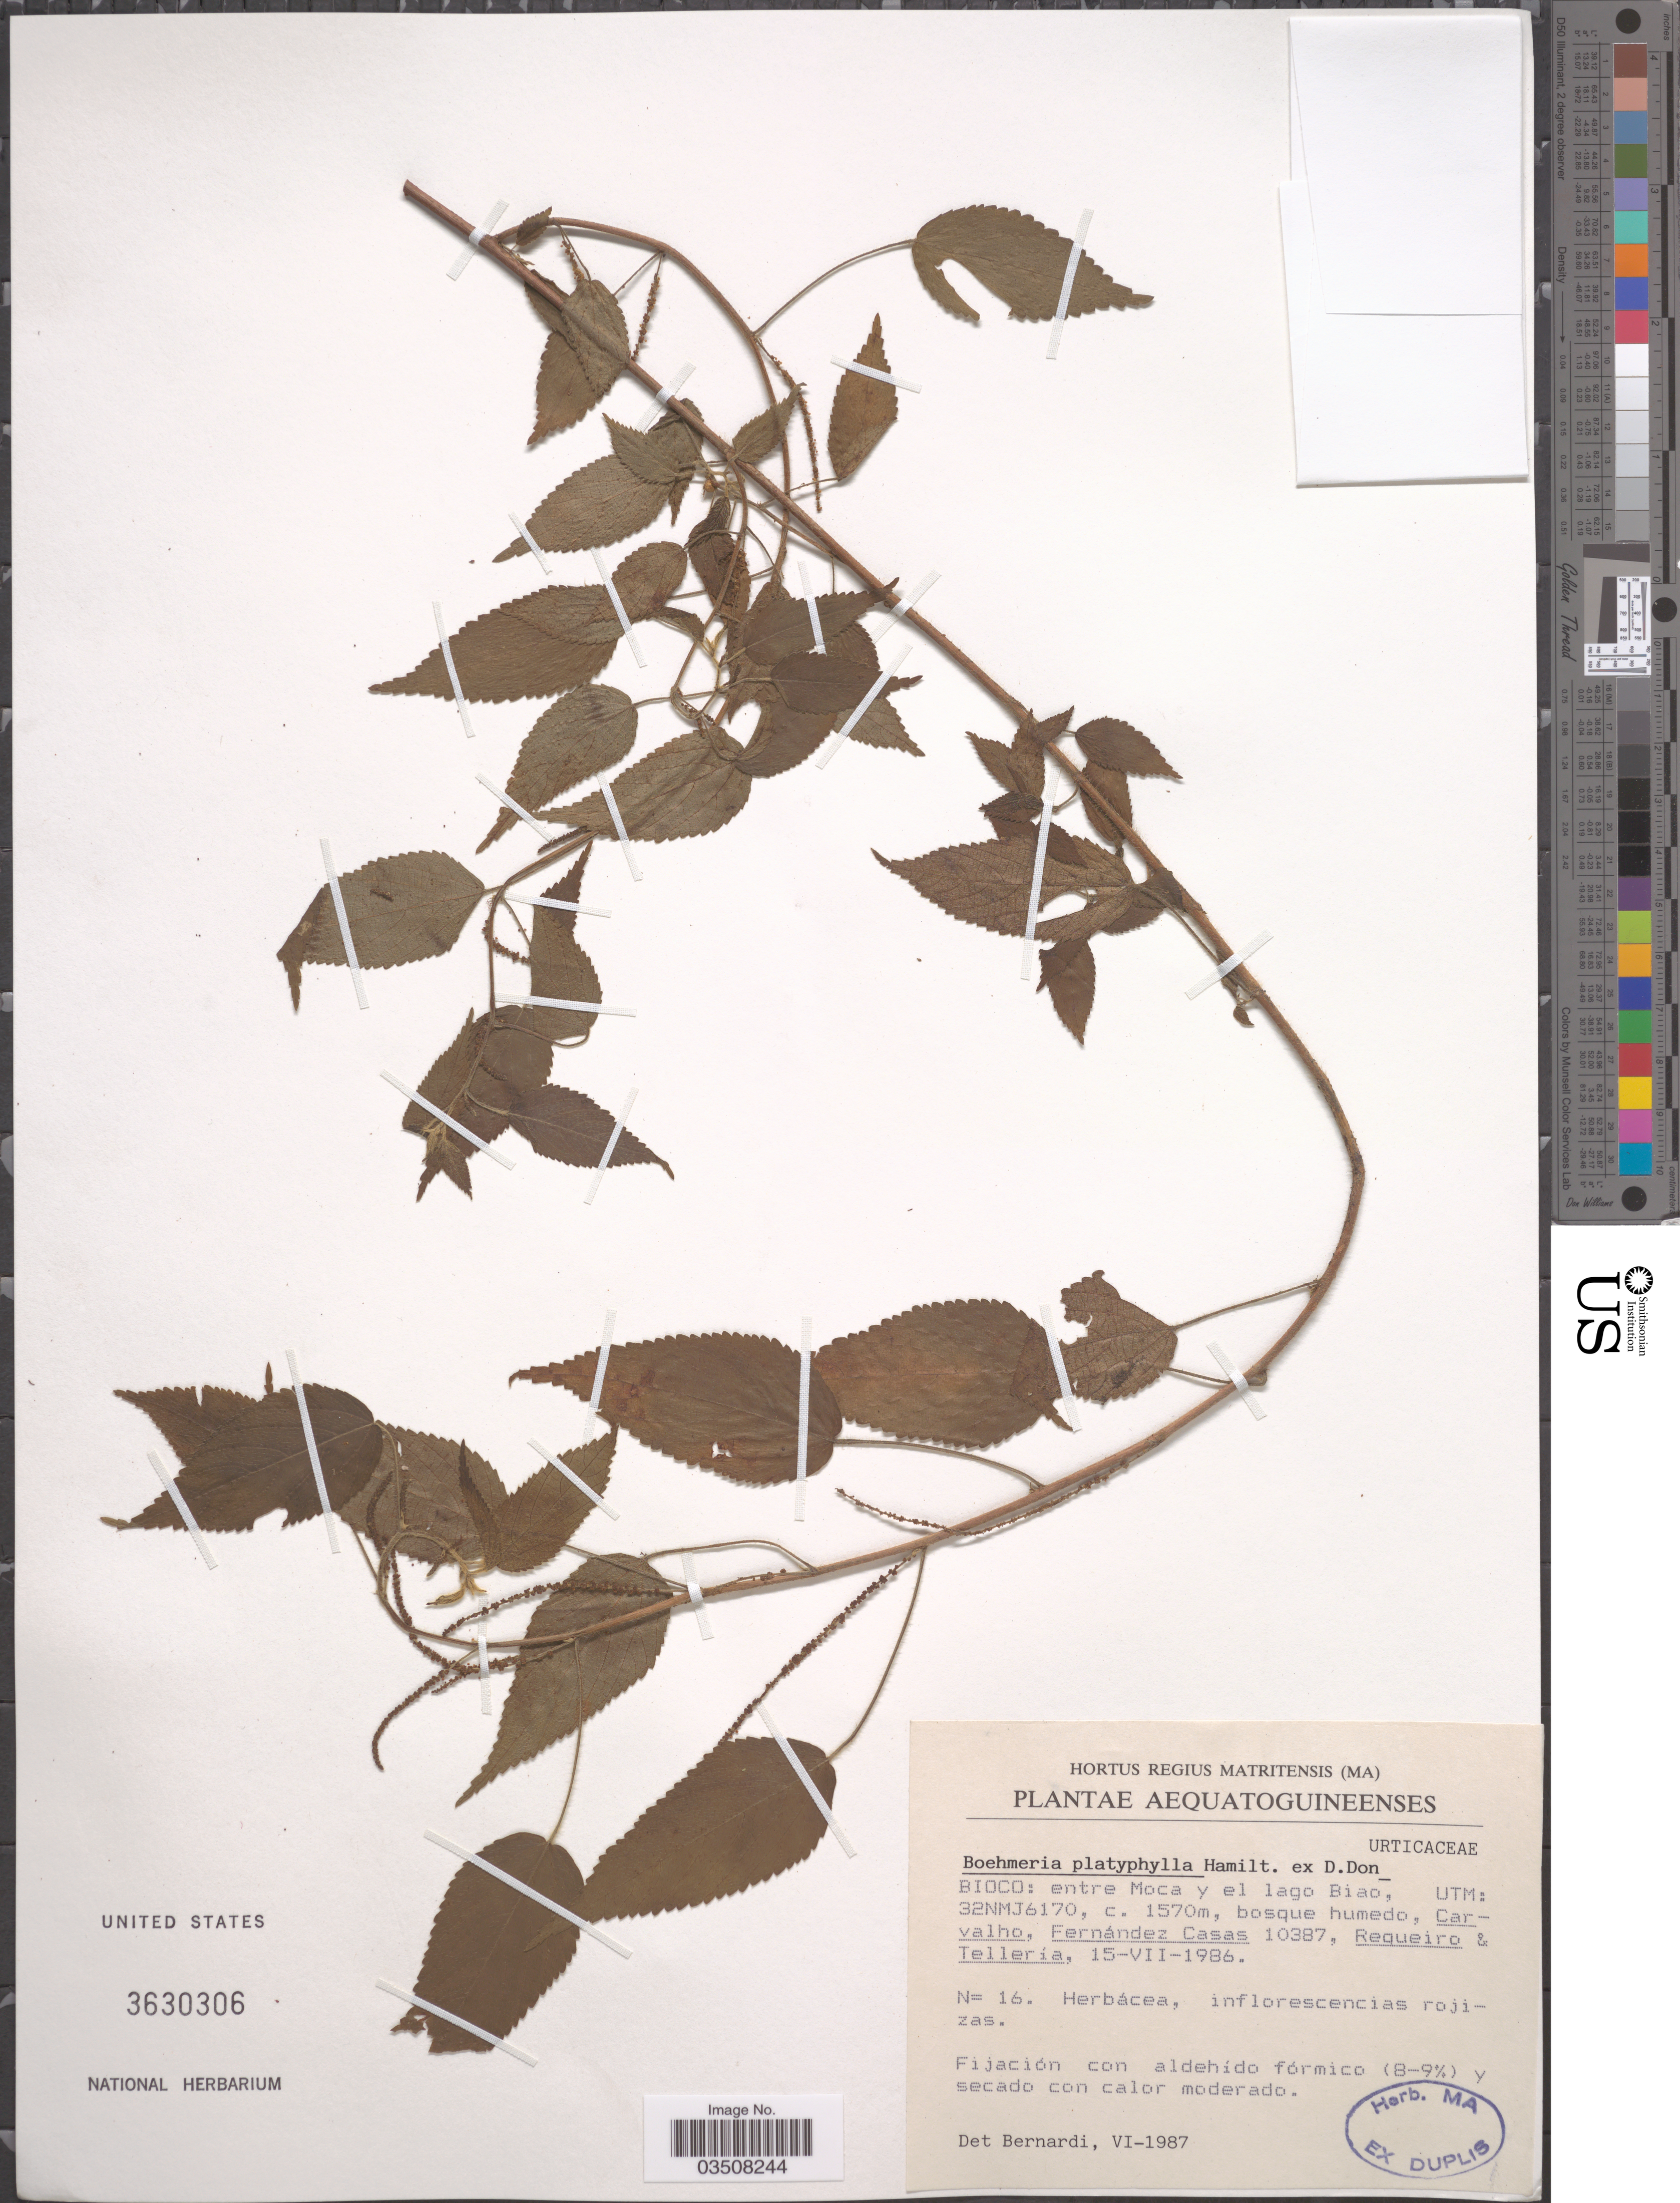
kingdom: Plantae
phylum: Tracheophyta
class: Magnoliopsida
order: Rosales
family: Urticaceae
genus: Boehmeria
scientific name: Boehmeria platyphylla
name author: G. Don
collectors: Carvalho, --, F. Casas, Requeiro, -- & -. Telleria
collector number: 10387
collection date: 1986-07-15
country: Equatorial Guinea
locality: Æquatoguineenses. Bioco: entre Moca y el lago Biao, UTM: 32NMJ6170.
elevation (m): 1570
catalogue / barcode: US 3630306